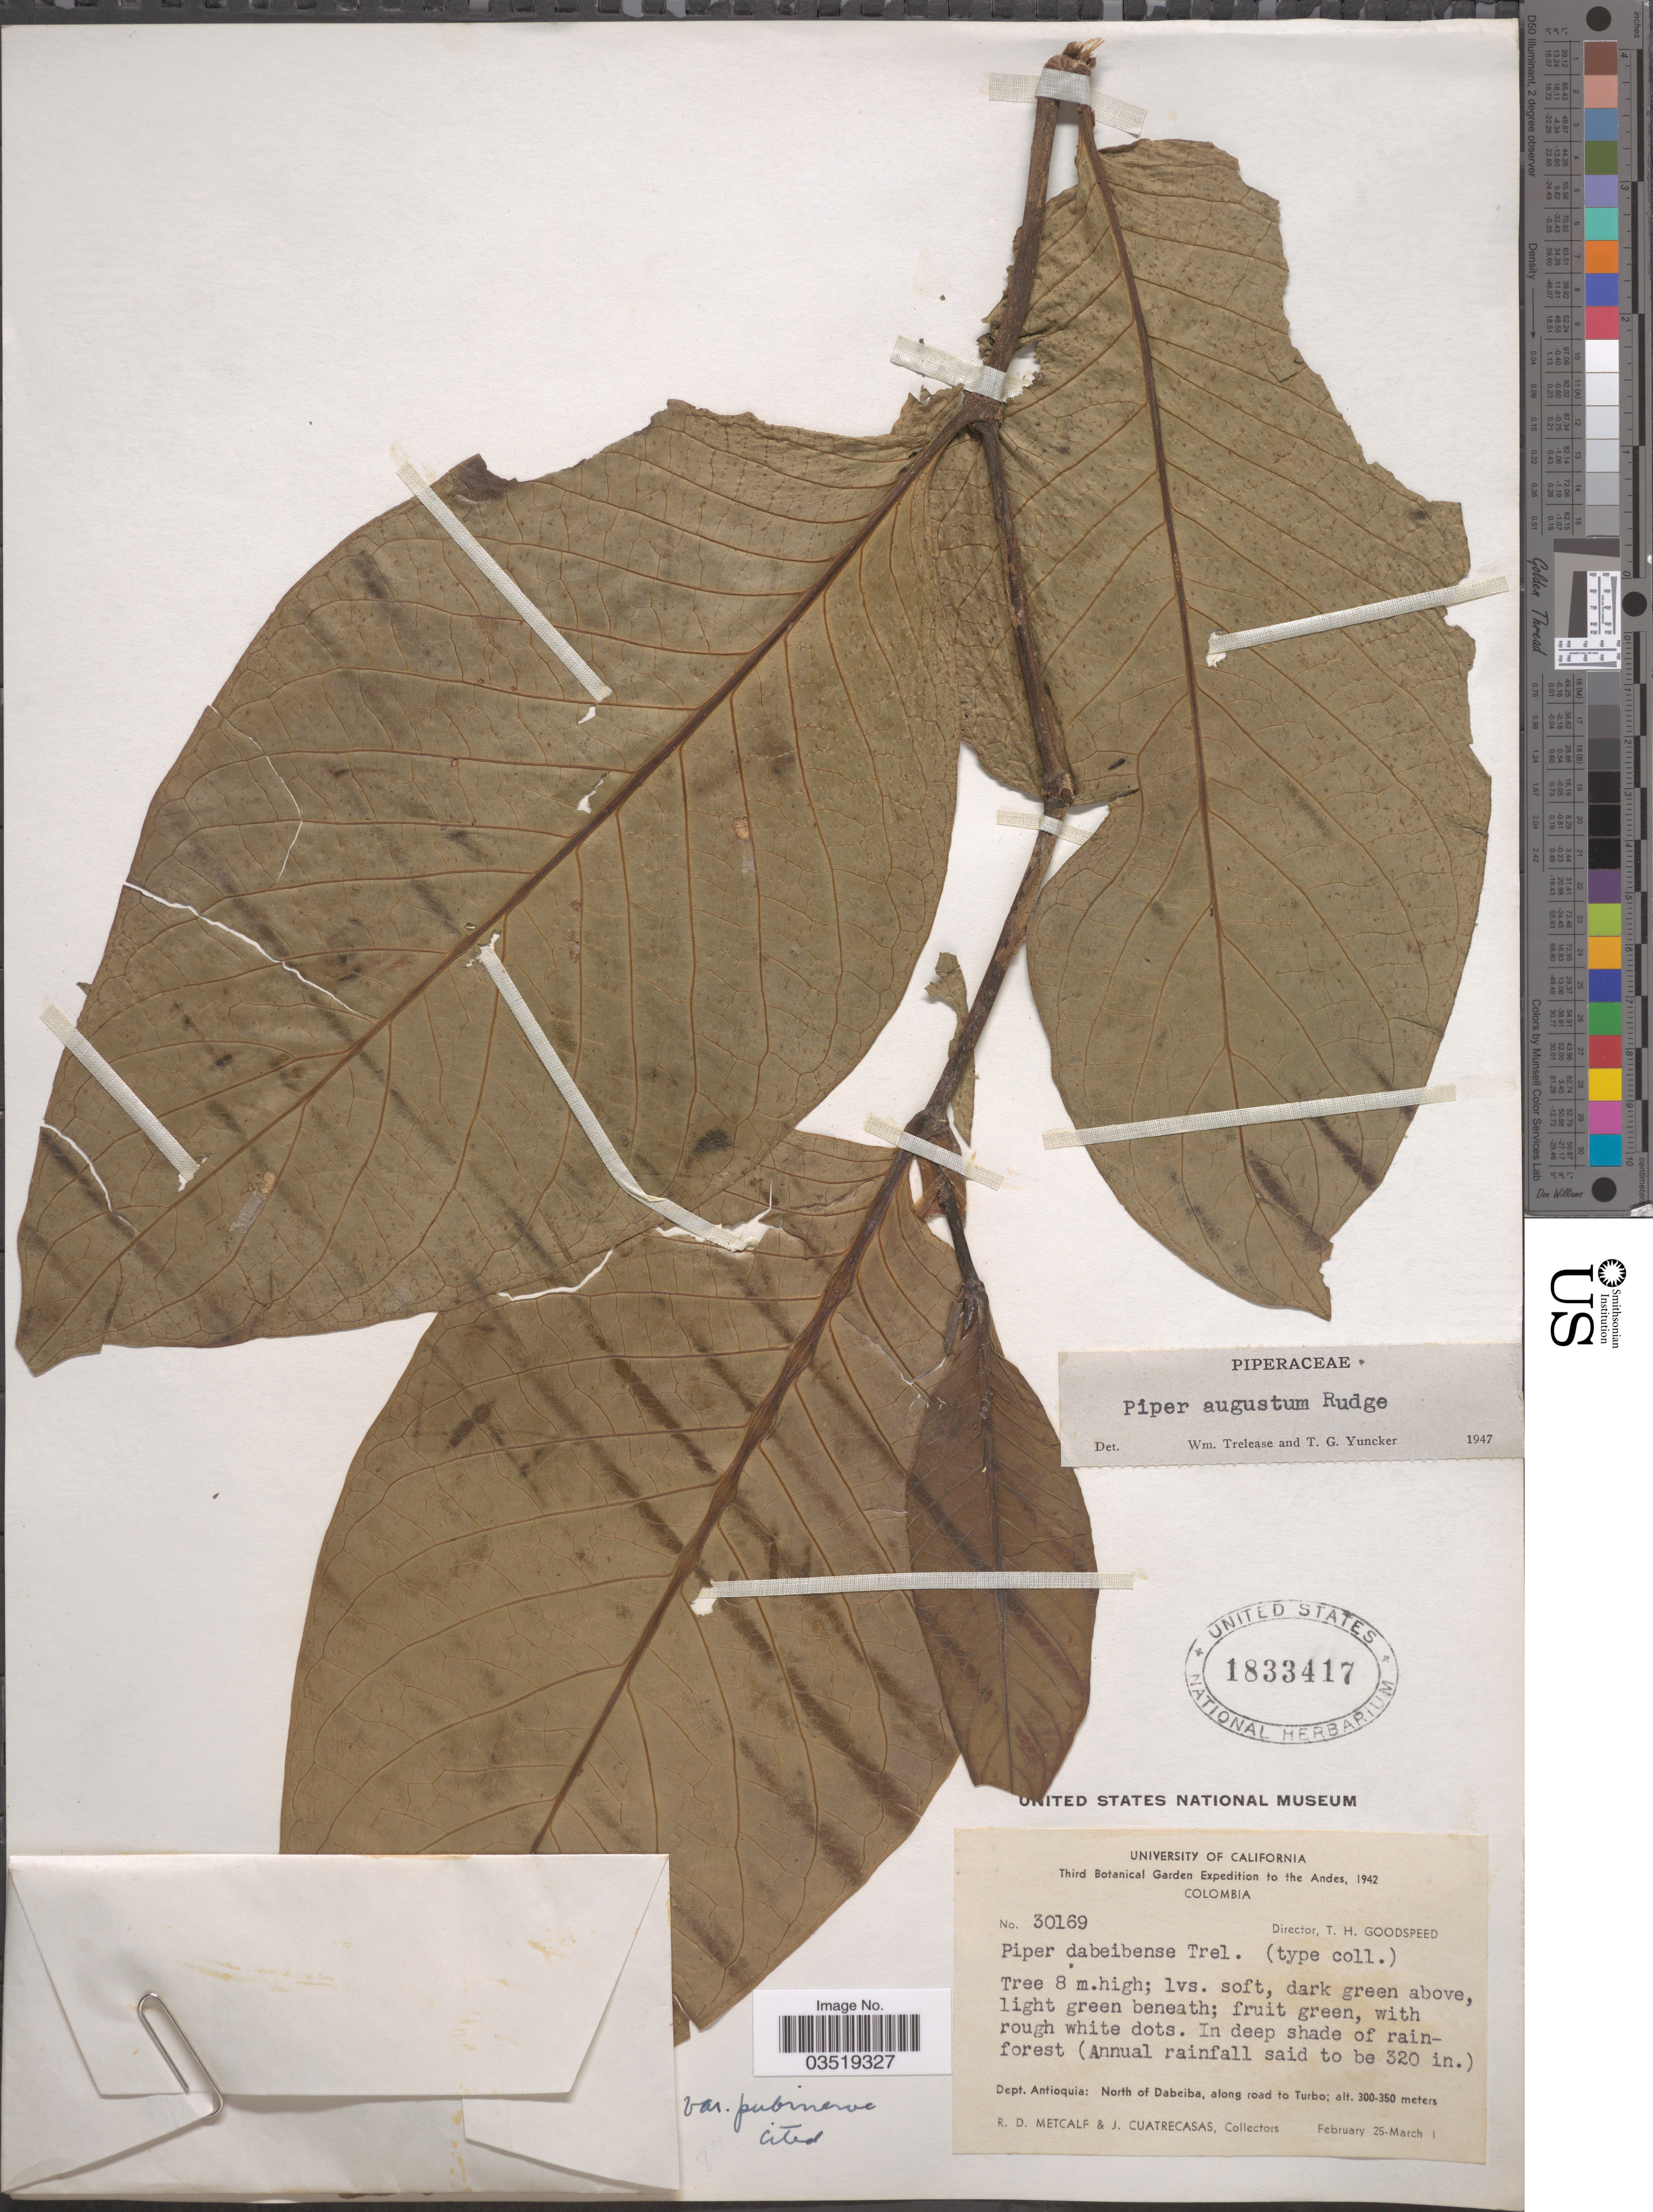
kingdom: Plantae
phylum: Tracheophyta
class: Magnoliopsida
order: Piperales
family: Piperaceae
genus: Piper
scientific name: Piper augustum var. pubinerve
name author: Trel. & Yunck.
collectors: R. D. Metcalf & J. Cuatrecasas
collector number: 30169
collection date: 1942-02-25/1942-03-01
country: Colombia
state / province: Antioquia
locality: The Andes. Dept. Antioquia: North of Dabeiba, along road to Turbo.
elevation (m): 300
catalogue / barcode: US 1833417